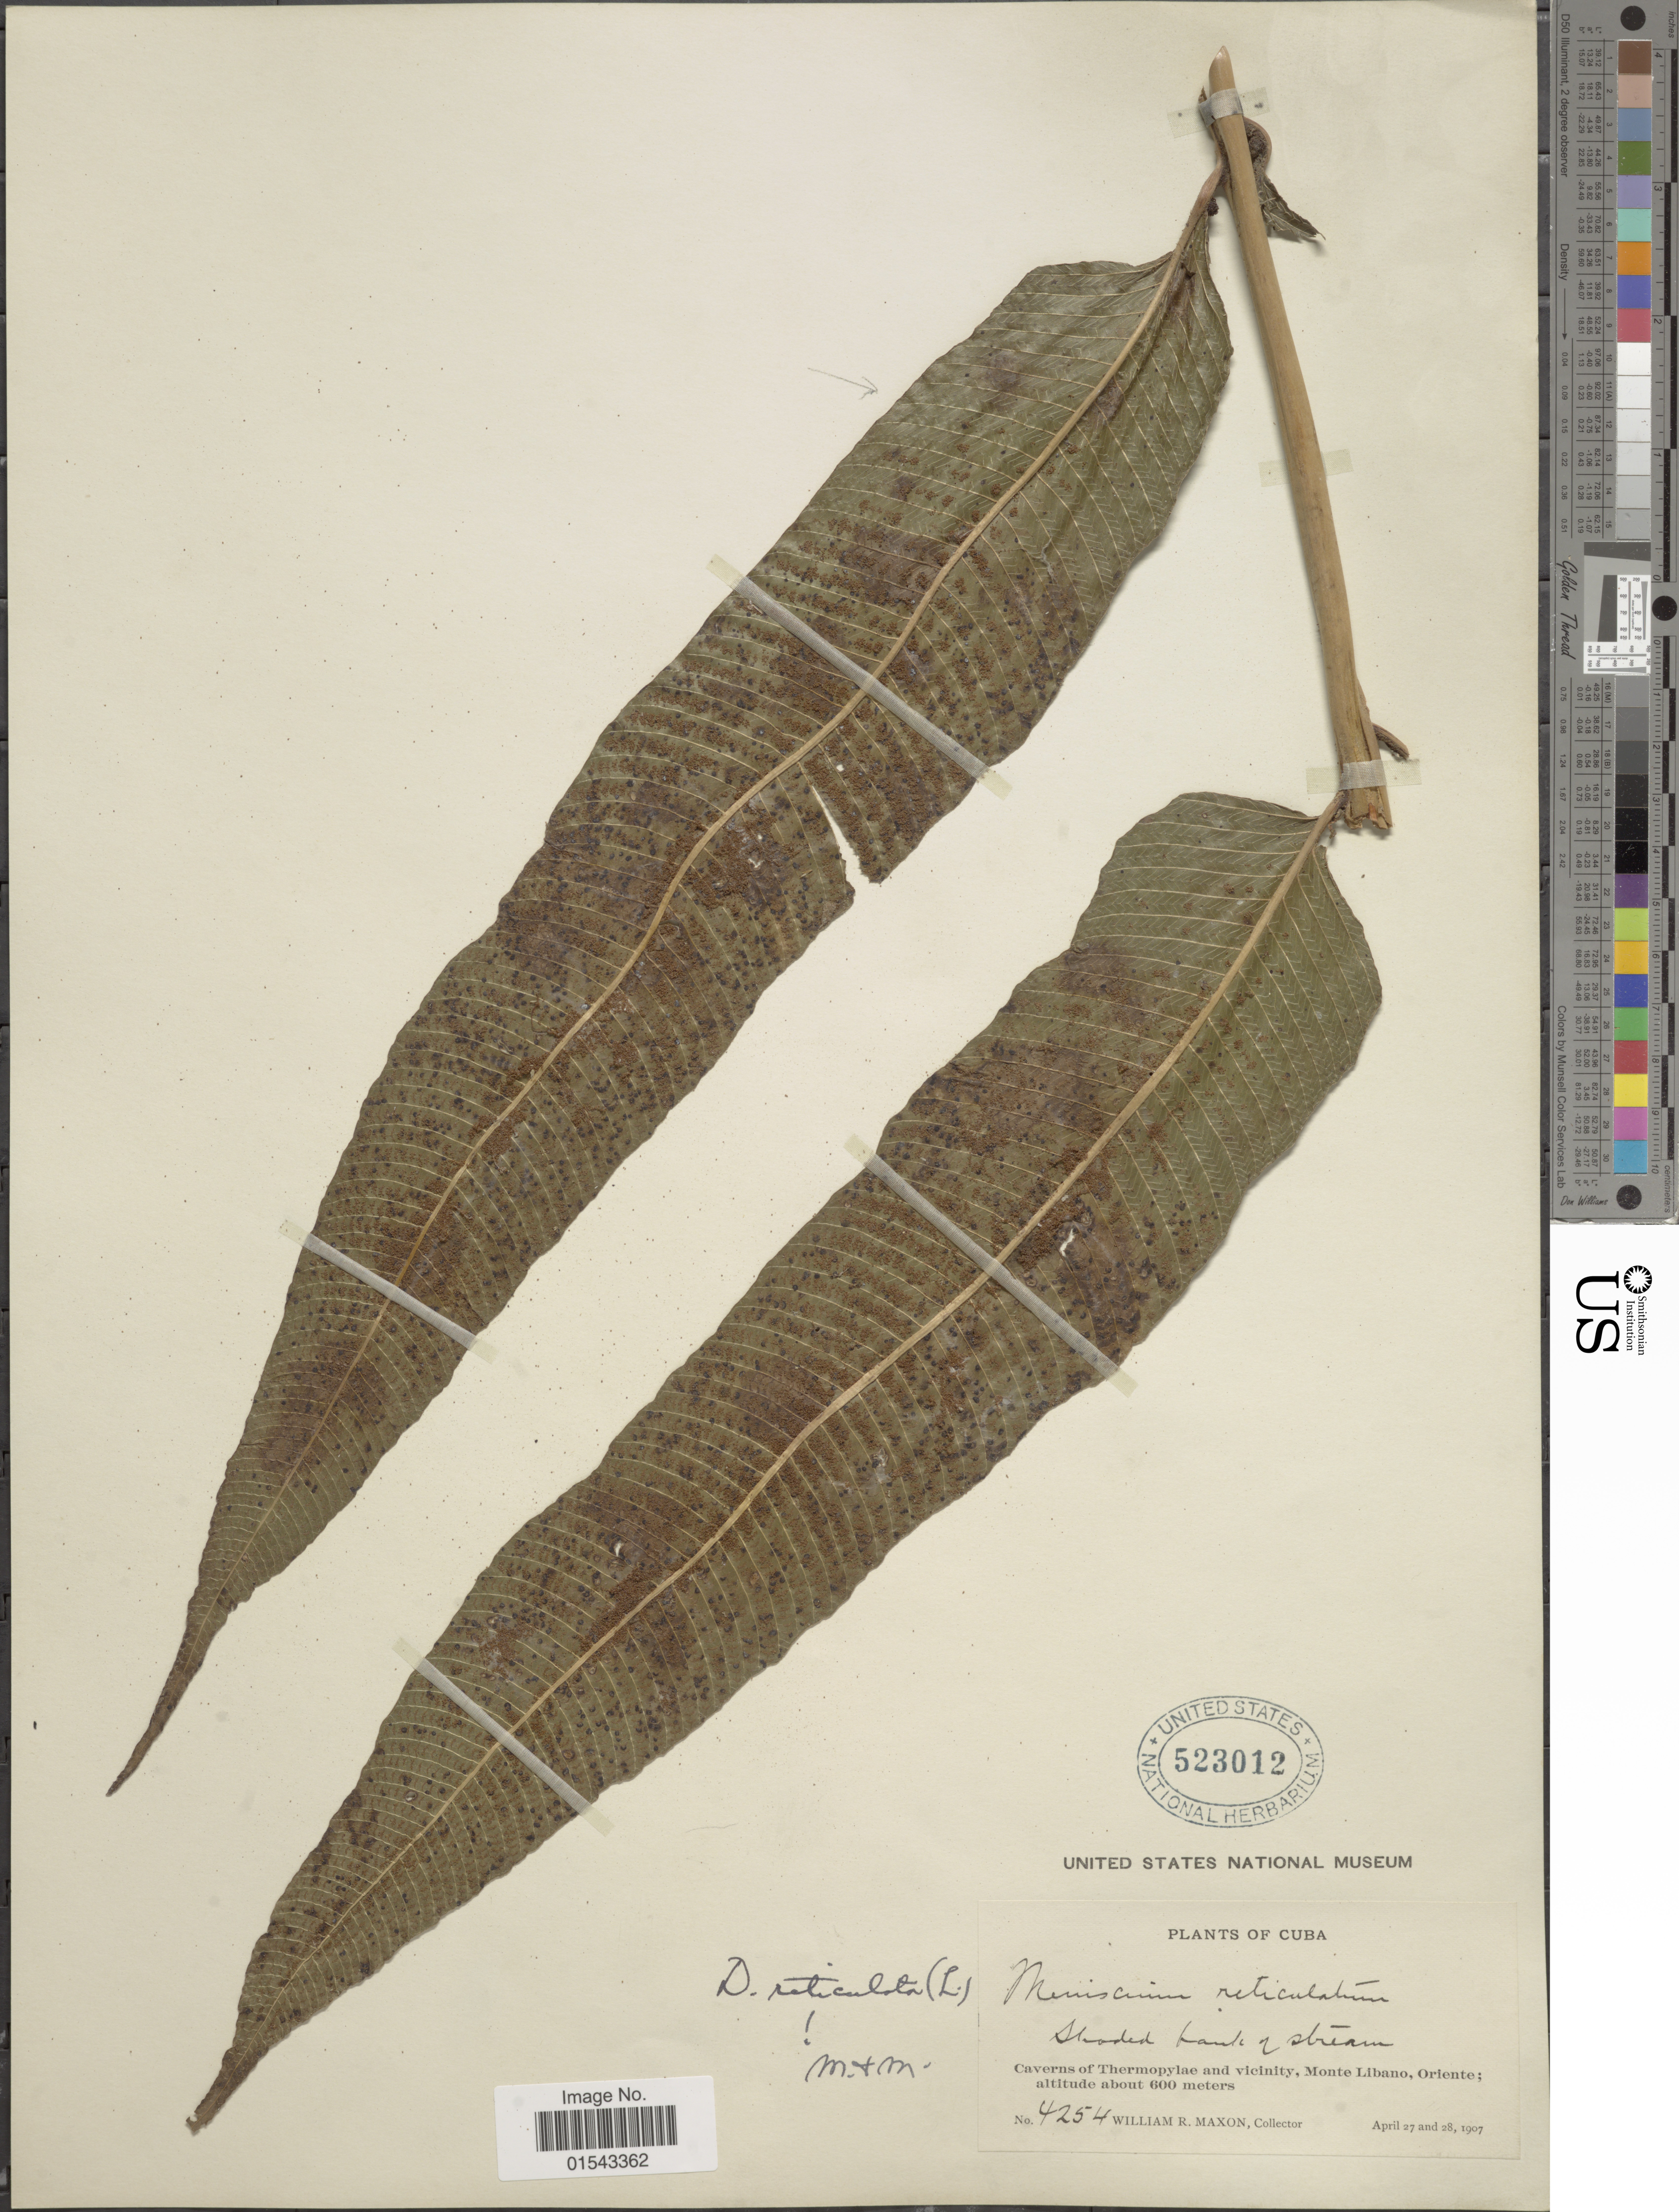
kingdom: Plantae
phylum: Tracheophyta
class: Polypodiopsida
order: Polypodiales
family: Thelypteridaceae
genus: Meniscium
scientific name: Meniscium reticulatum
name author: (L.) Sw.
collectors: W. R. Maxon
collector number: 4254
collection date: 1907-04-27/1907-04-28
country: Cuba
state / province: Oriente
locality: Caverns of Thermopylae, Monte Libano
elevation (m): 600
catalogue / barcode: US 523012